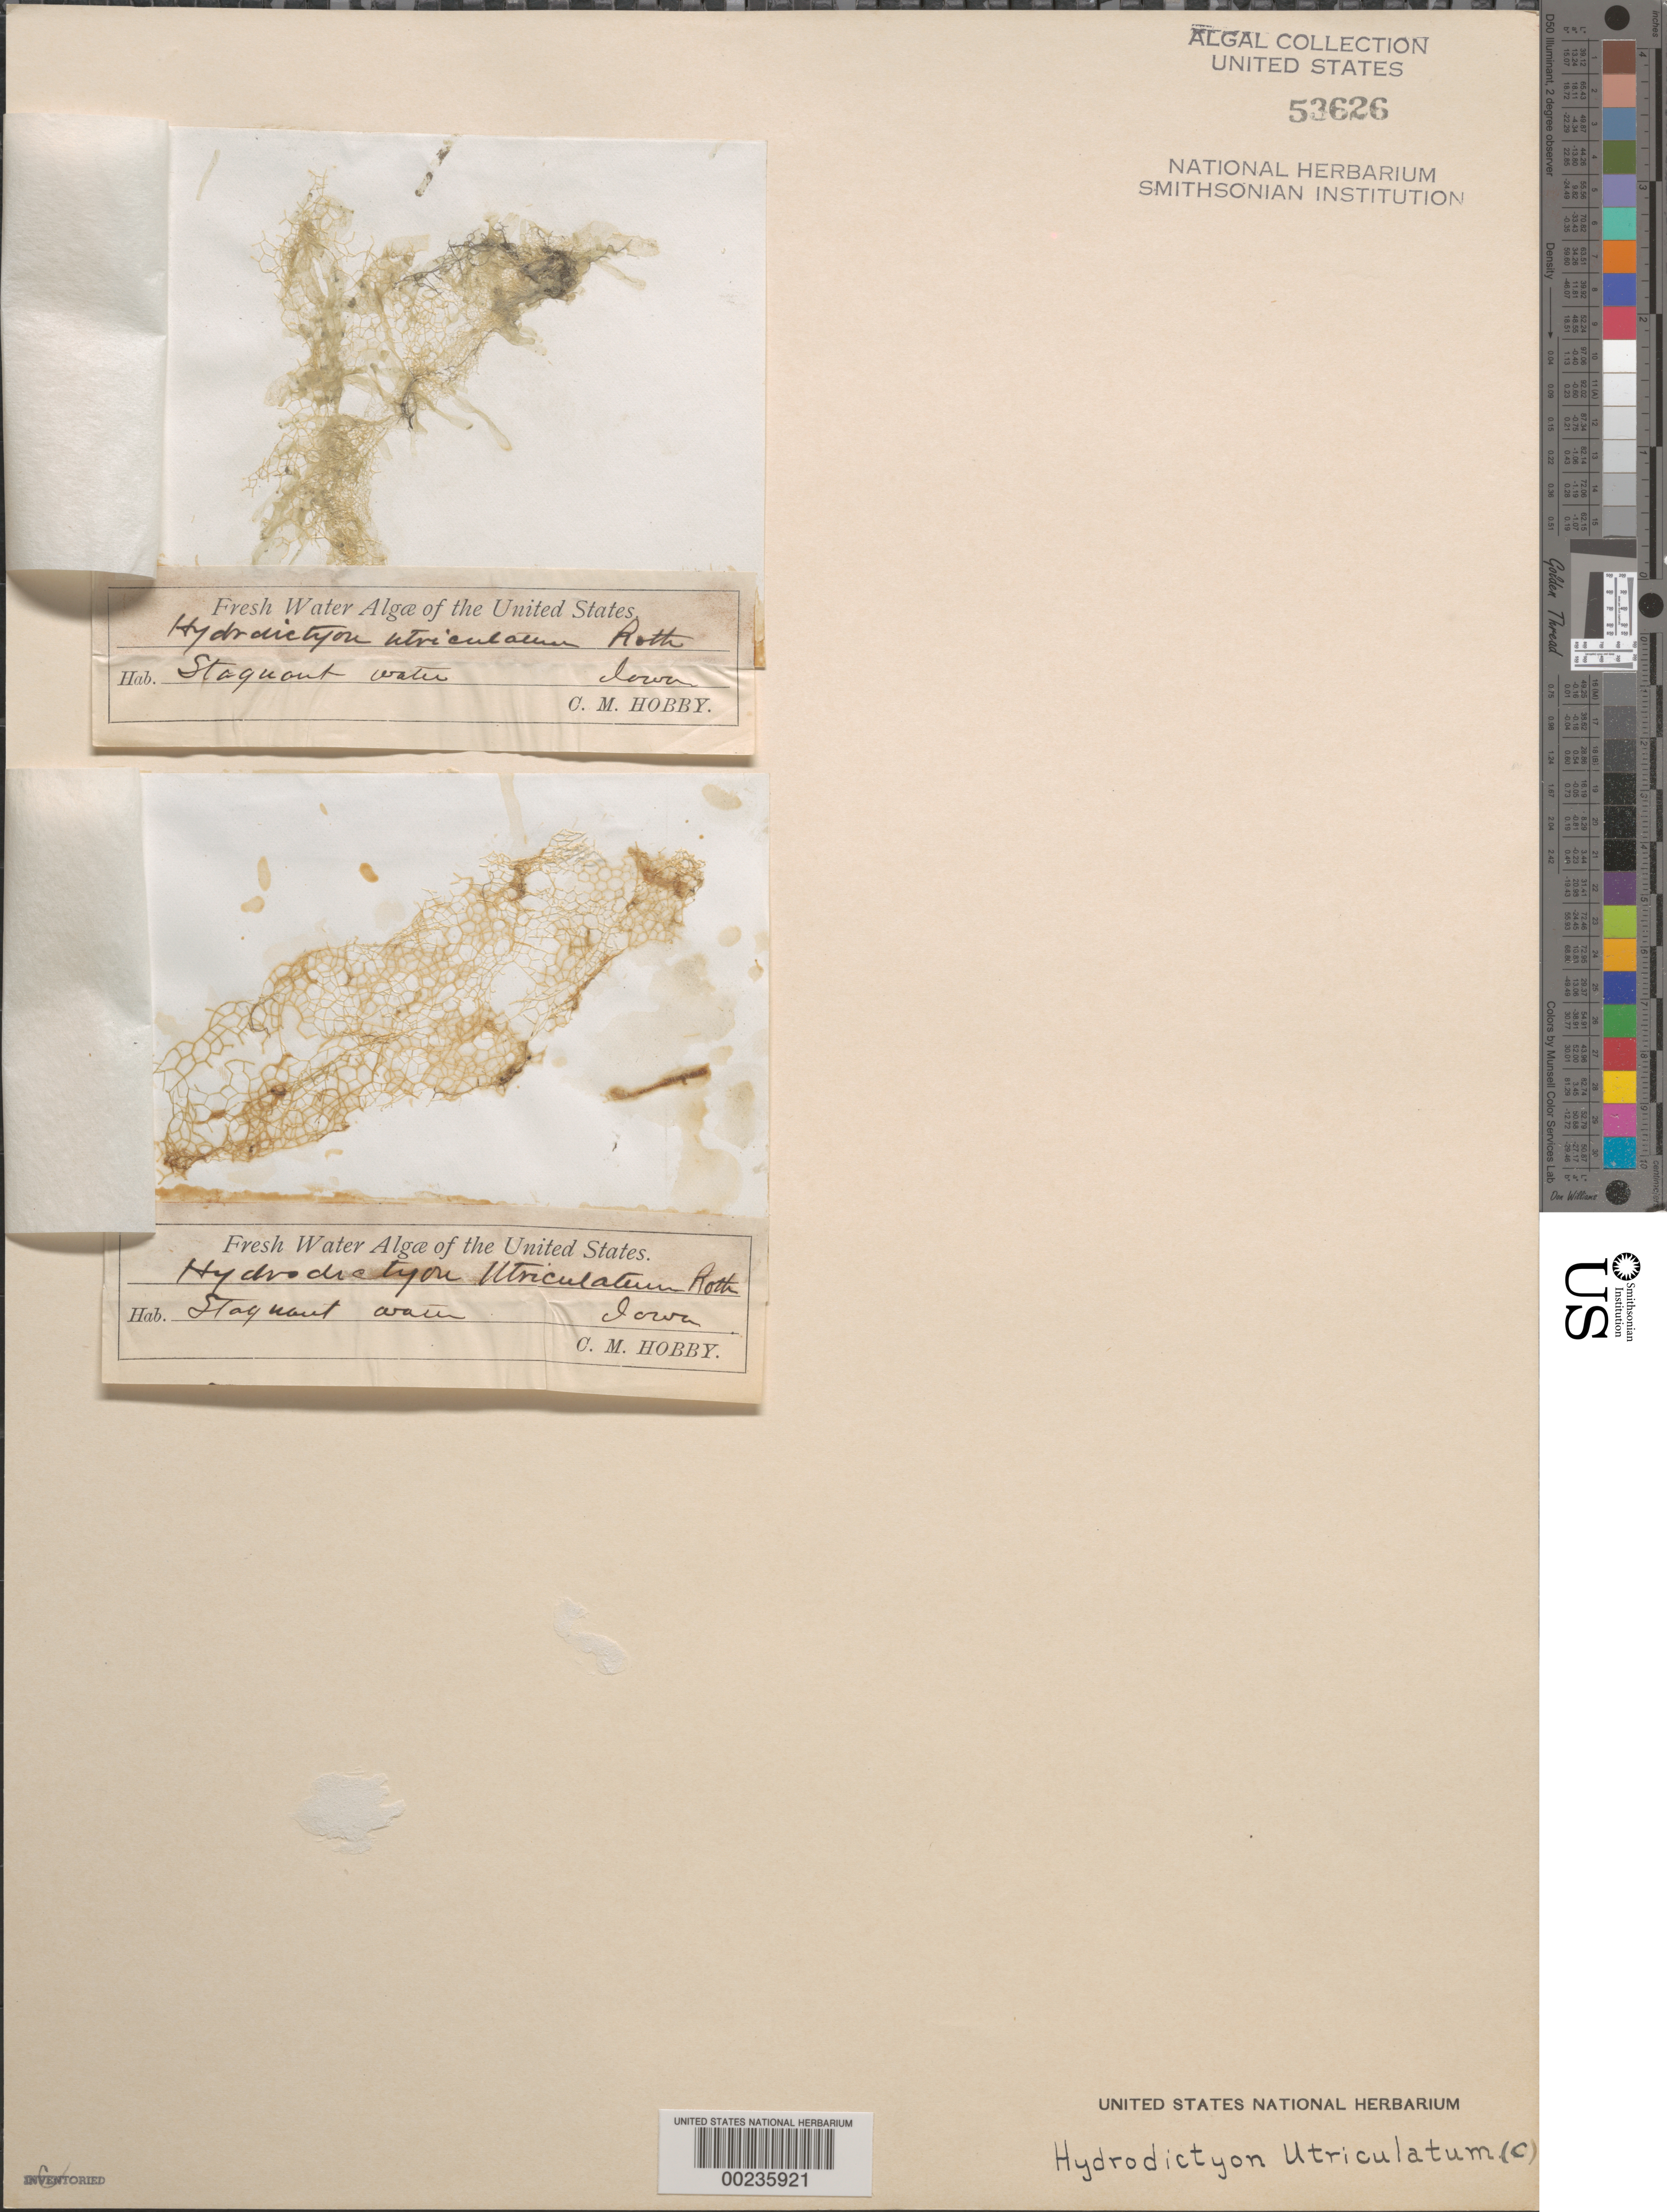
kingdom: Plantae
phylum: Chlorophyta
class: Chlorophyceae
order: Sphaeropleales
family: Hydrodictyaceae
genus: Hydrodictyon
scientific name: Hydrodictyon reticulatum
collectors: C. Hobby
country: United States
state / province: Iowa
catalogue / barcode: US 53626